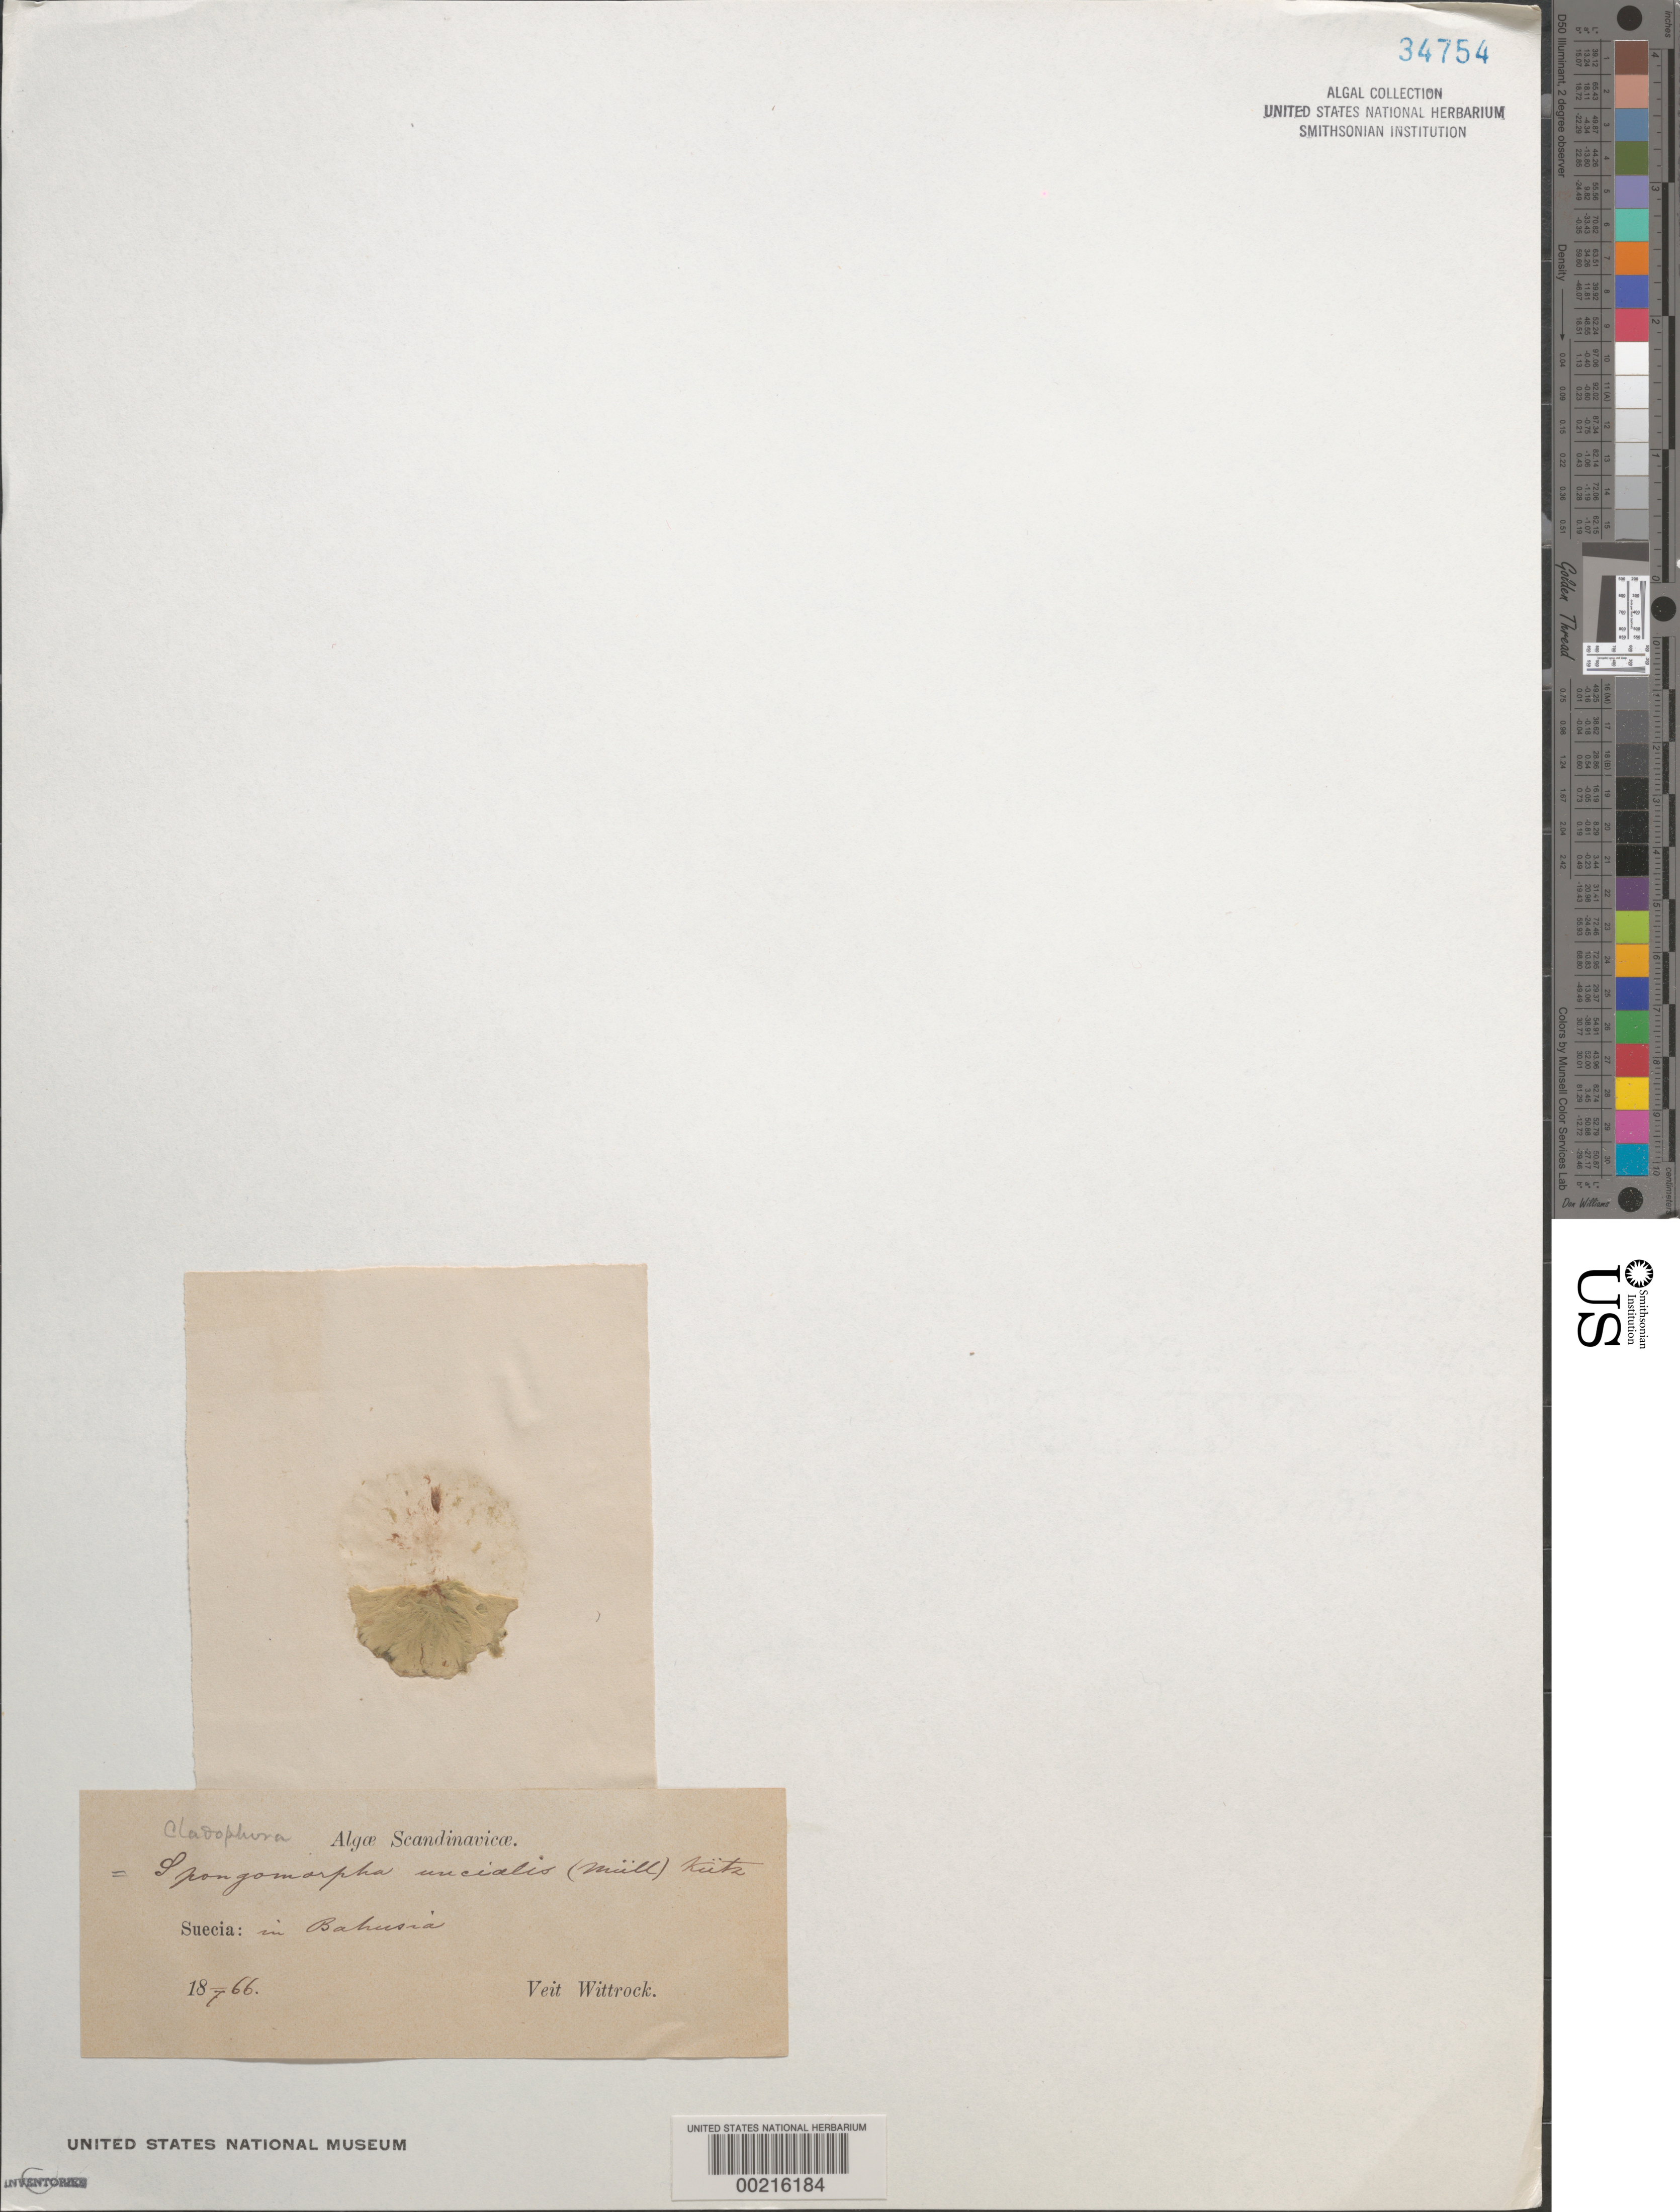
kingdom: Plantae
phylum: Chlorophyta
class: Ulvophyceae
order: Ulotrichales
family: Ulotrichaceae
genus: Spongomorpha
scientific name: Spongomorpha aeruginosa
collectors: V. B. Wittrock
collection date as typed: Jul 1866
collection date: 1866-07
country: Sweden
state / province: Västra Götaland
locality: Bohuslan (bahusia)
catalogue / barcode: US 34754